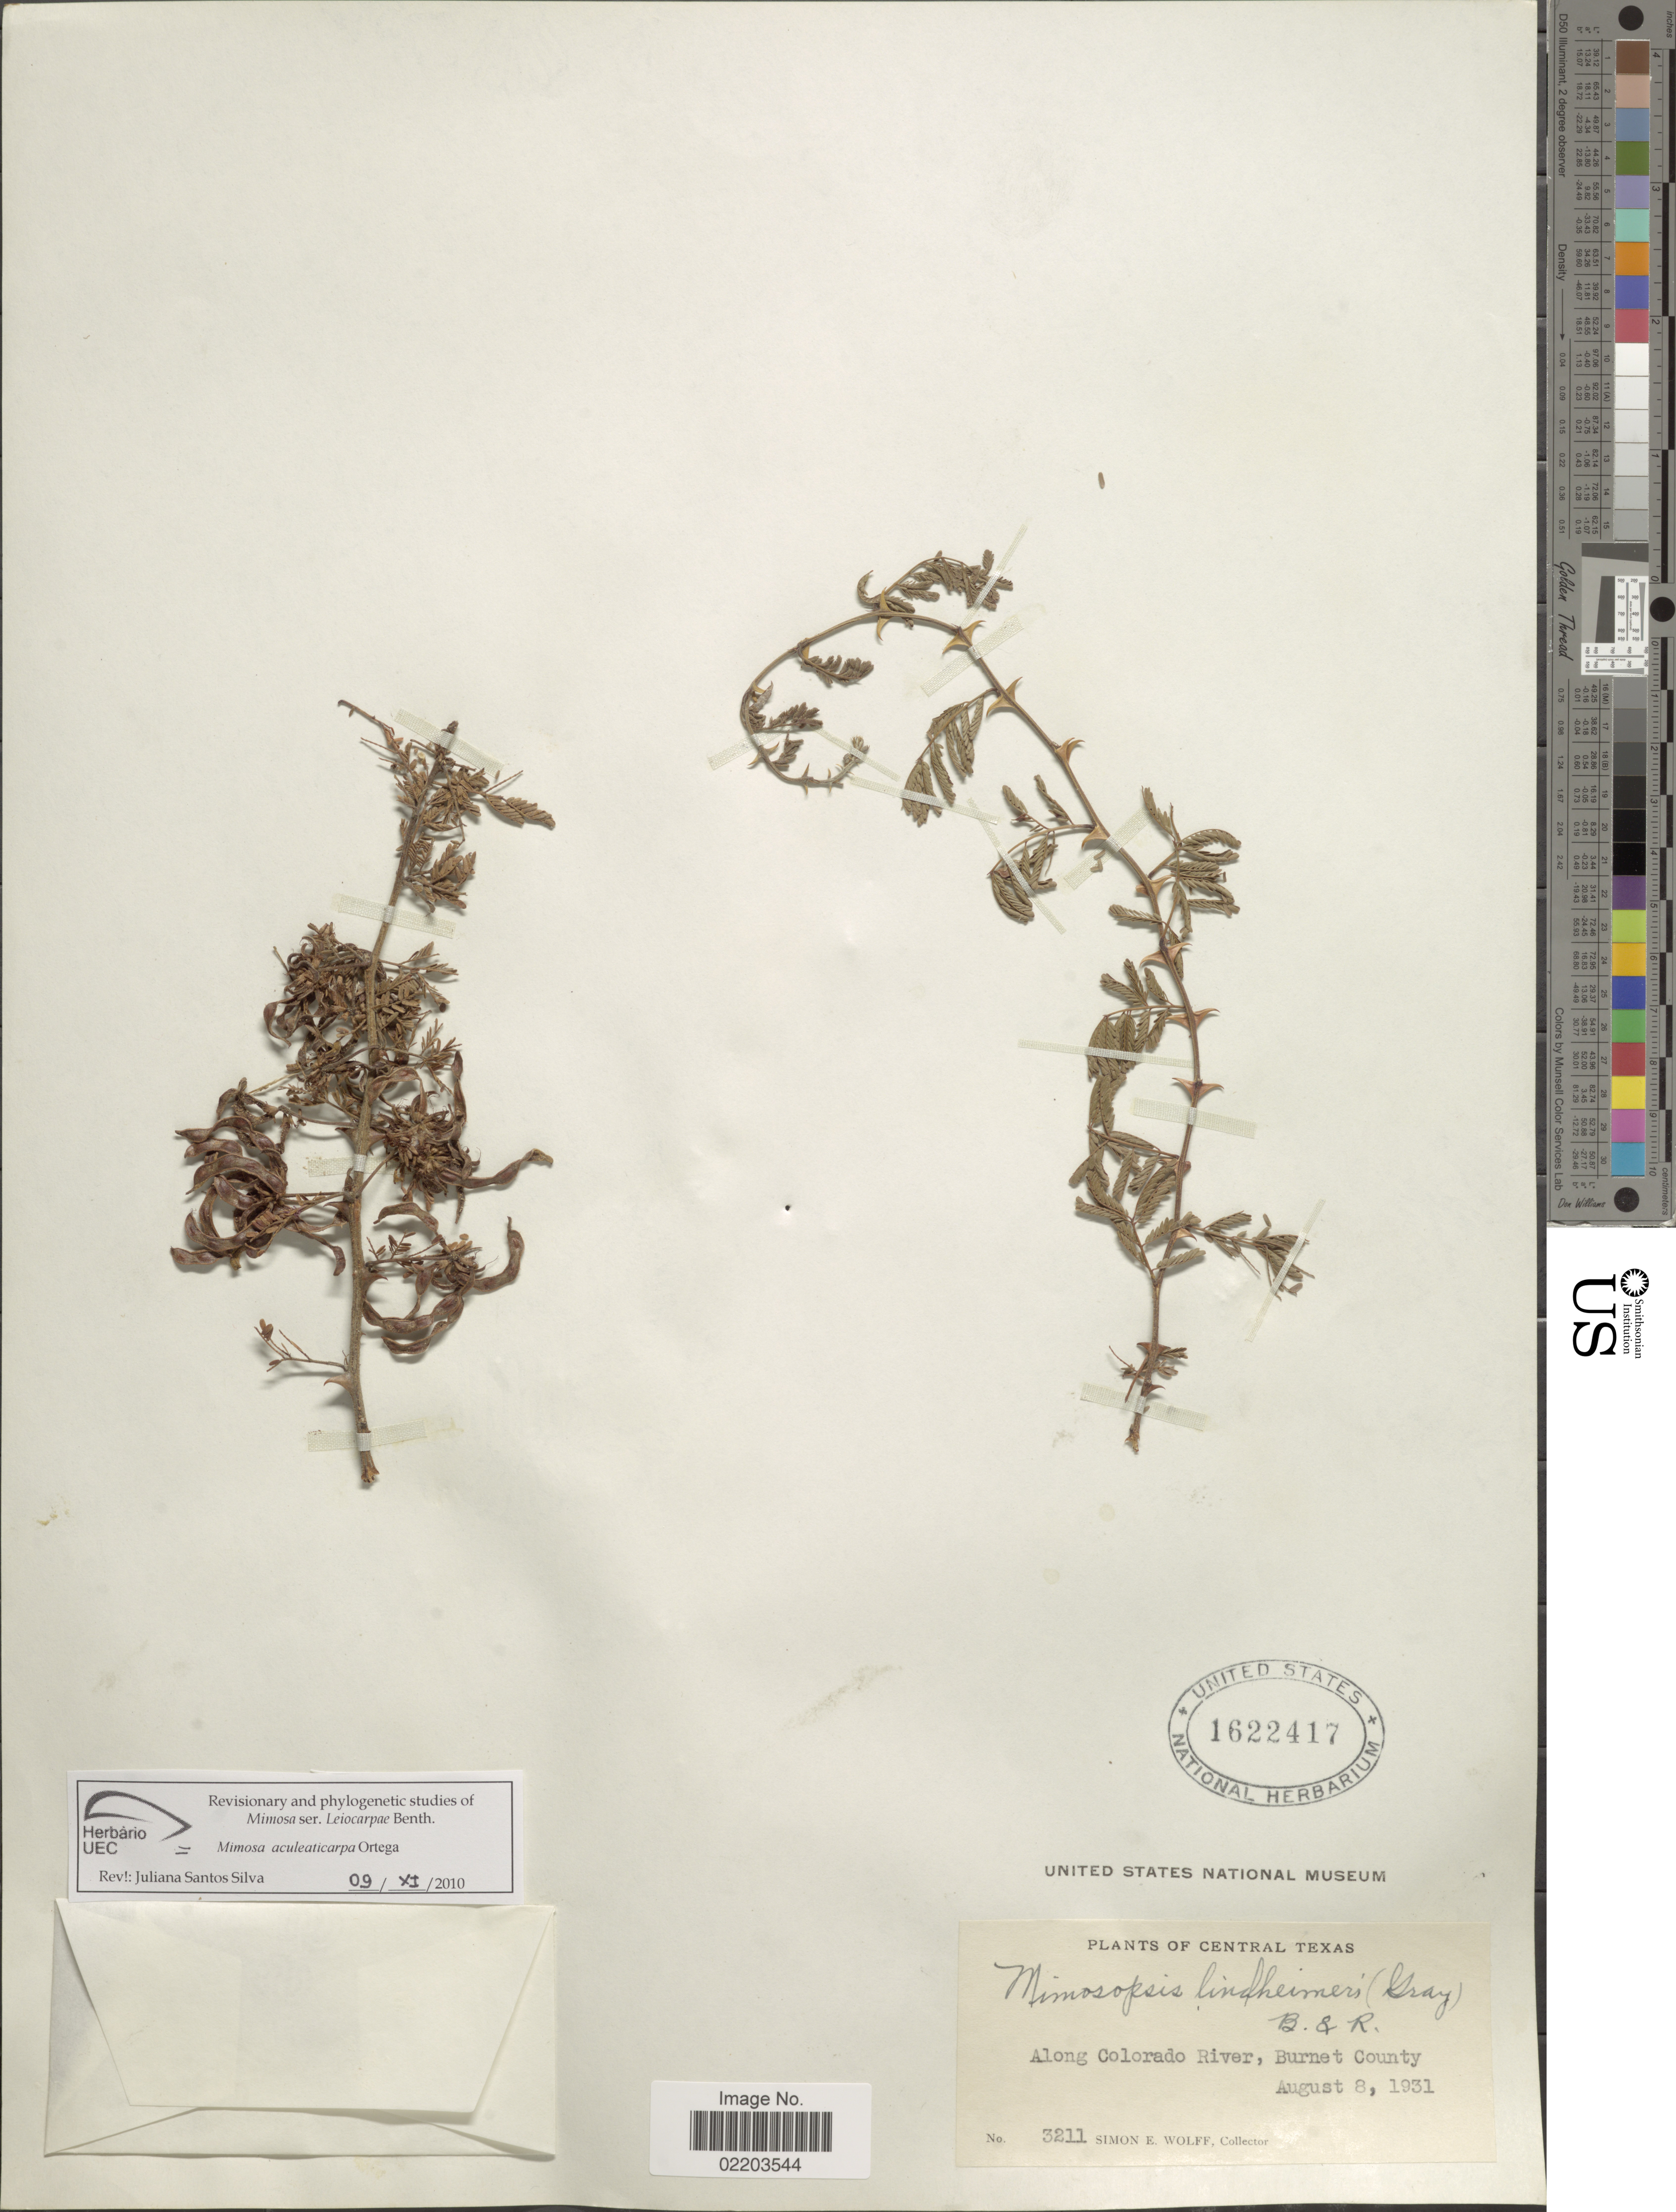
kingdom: Plantae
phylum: Tracheophyta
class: Magnoliopsida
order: Fabales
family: Fabaceae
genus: Mimosa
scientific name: Mimosa aculeaticarpa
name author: Ortega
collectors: S. E. Wolff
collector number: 3211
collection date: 1931-08-08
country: United States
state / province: Texas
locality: Central Texas, Along Colorado River, Burnet County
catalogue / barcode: US 1622417